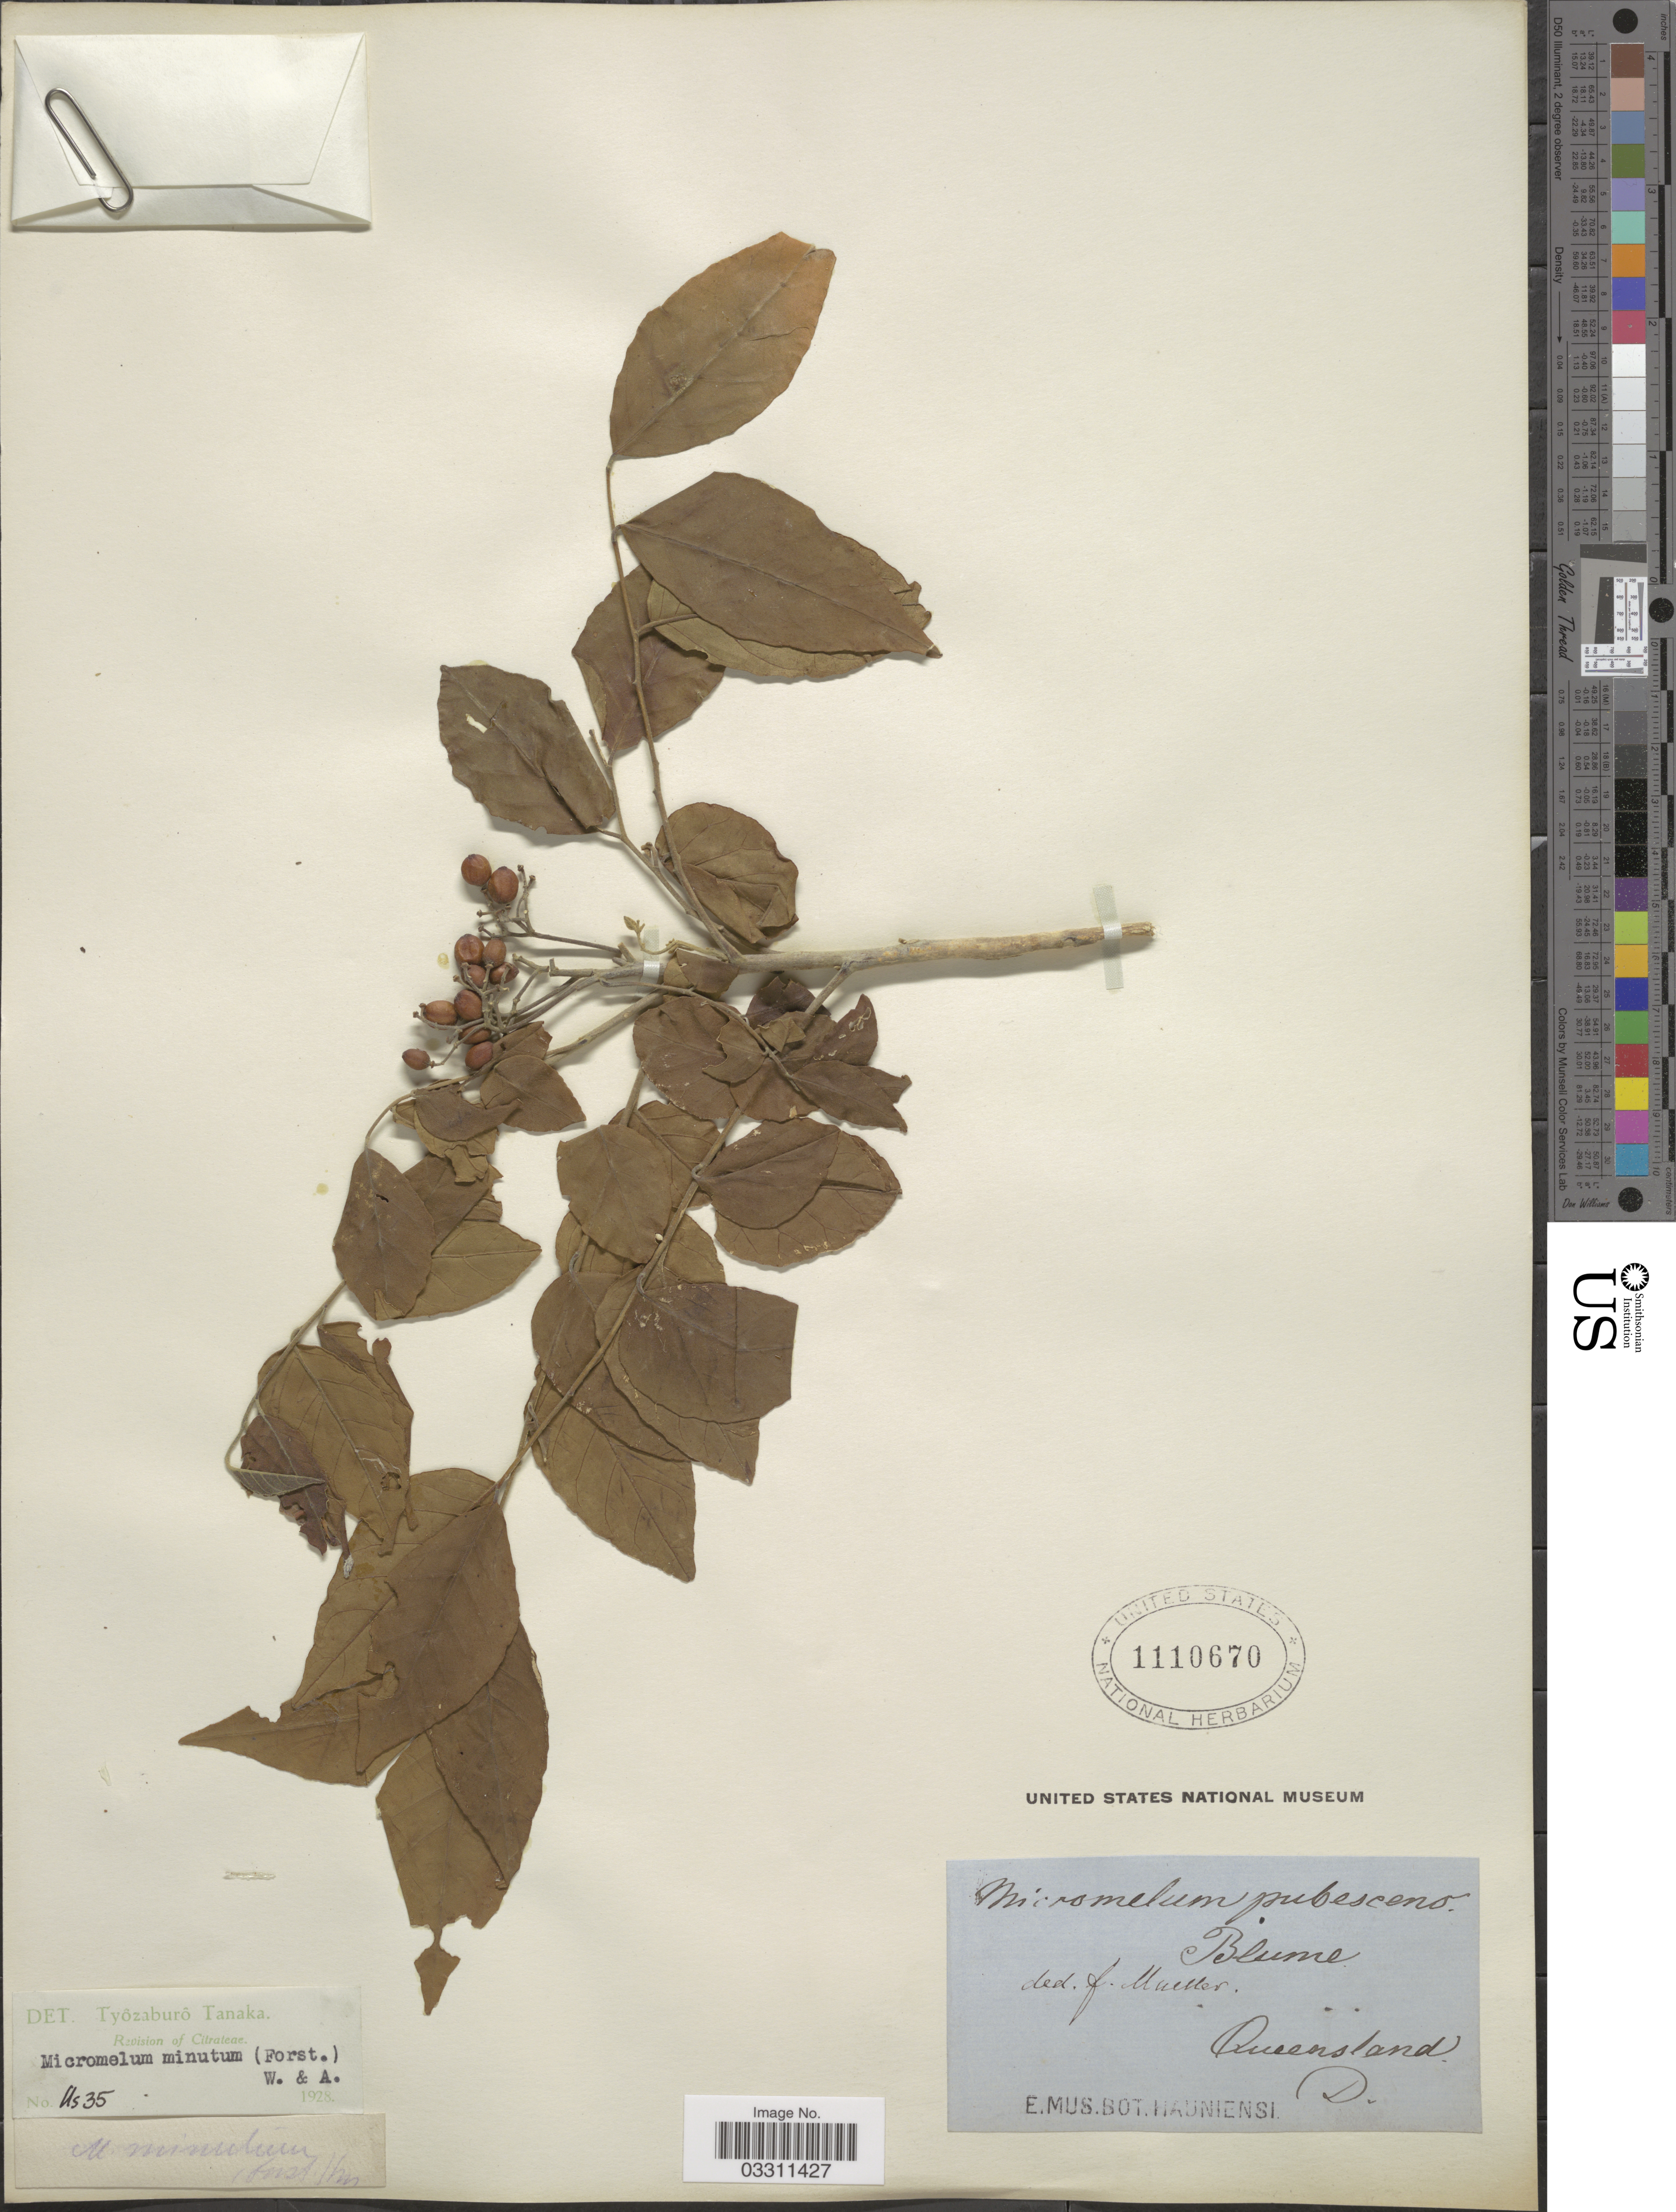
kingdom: Plantae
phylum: Tracheophyta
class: Magnoliopsida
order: Sapindales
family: Rutaceae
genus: Micromelum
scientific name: Micromelum minutum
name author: (G. Forst.) Wight & Arn.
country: Australia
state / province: Queensland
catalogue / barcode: US 1110670